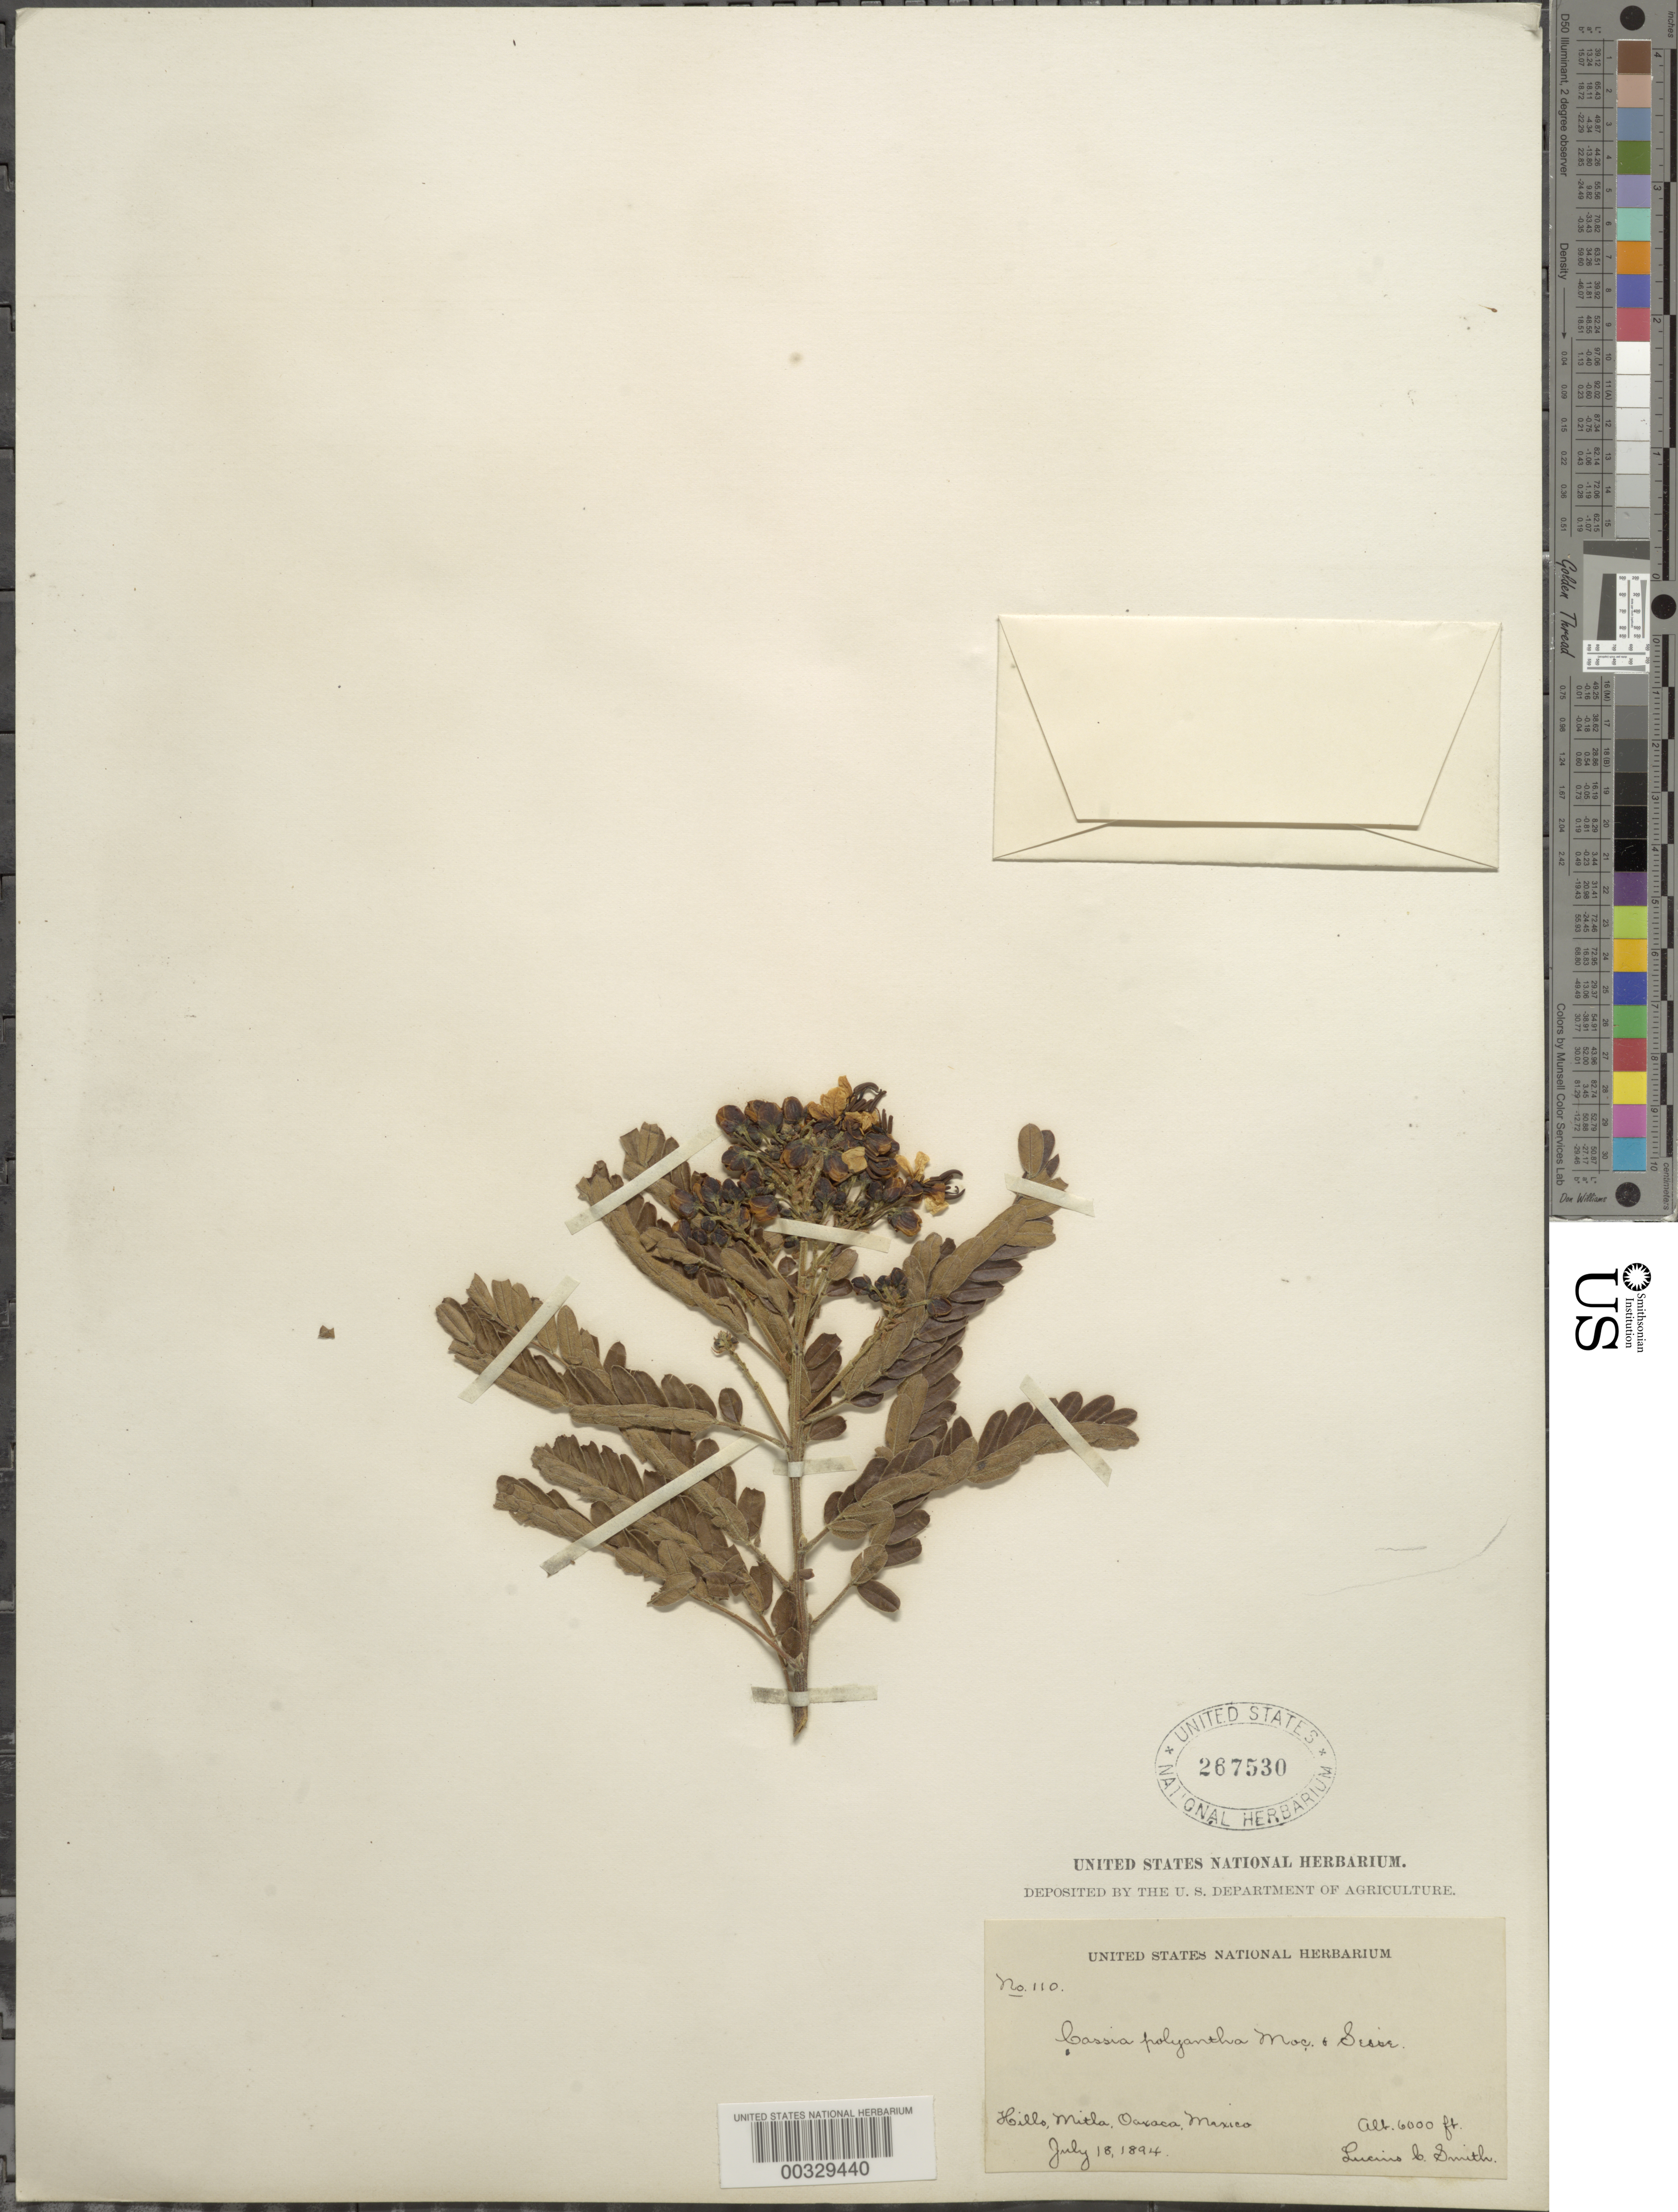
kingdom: Plantae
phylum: Tracheophyta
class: Magnoliopsida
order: Fabales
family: Fabaceae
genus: Senna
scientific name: Senna polyantha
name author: (Coll) H.S. Irwin & Barneby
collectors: L. C. Smith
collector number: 110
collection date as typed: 18 Jul 1894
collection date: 1894-07-18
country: Mexico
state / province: Oaxaca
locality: Mitla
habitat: Hills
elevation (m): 1829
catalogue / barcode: US 267530